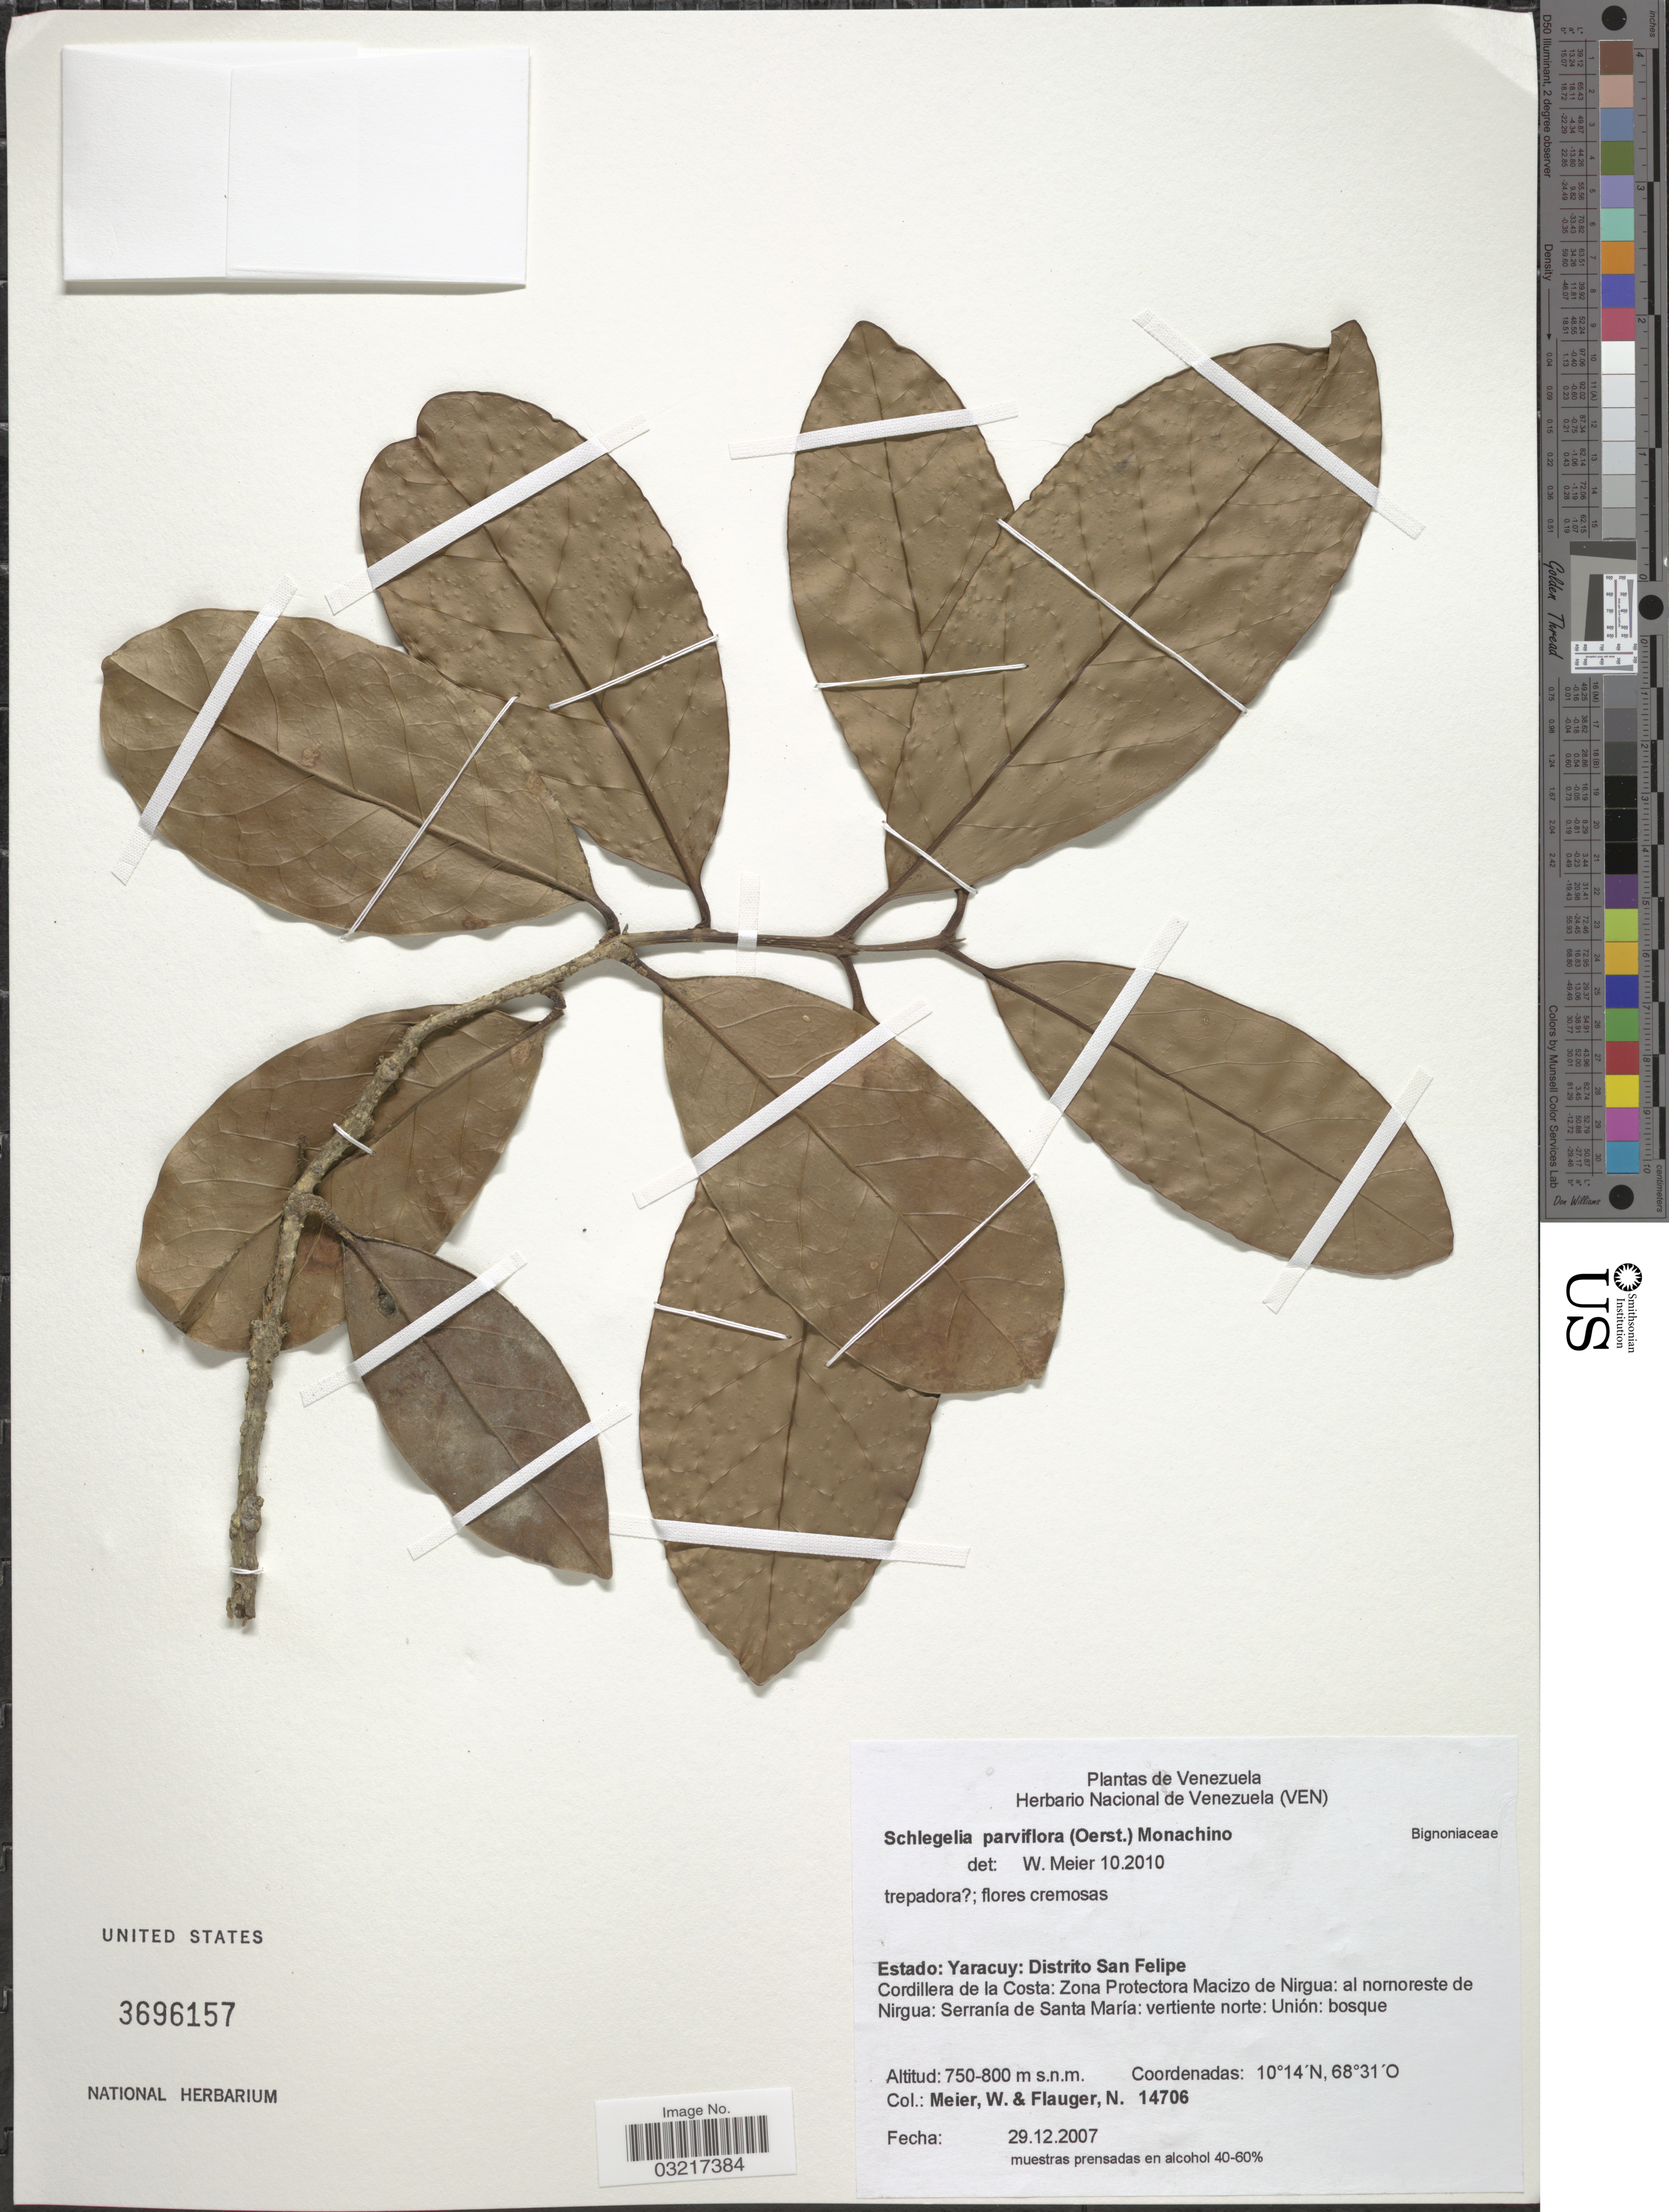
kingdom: Plantae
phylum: Tracheophyta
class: Magnoliopsida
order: Lamiales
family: Schlegeliaceae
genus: Schlegelia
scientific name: Schlegelia parviflora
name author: (Oerst.) Monach.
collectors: W. Meier & N. Flauger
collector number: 14706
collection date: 2007-12-29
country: Venezuela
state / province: Yaracuy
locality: Distrito San Felipe. Cordillera de la Costa: Zona Protectora Macizo de Nirgua: al nornoreste de Nirgua: Serranía de Santa María: vertiente norte: Unión: bosque.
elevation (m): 750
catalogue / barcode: US 3696157